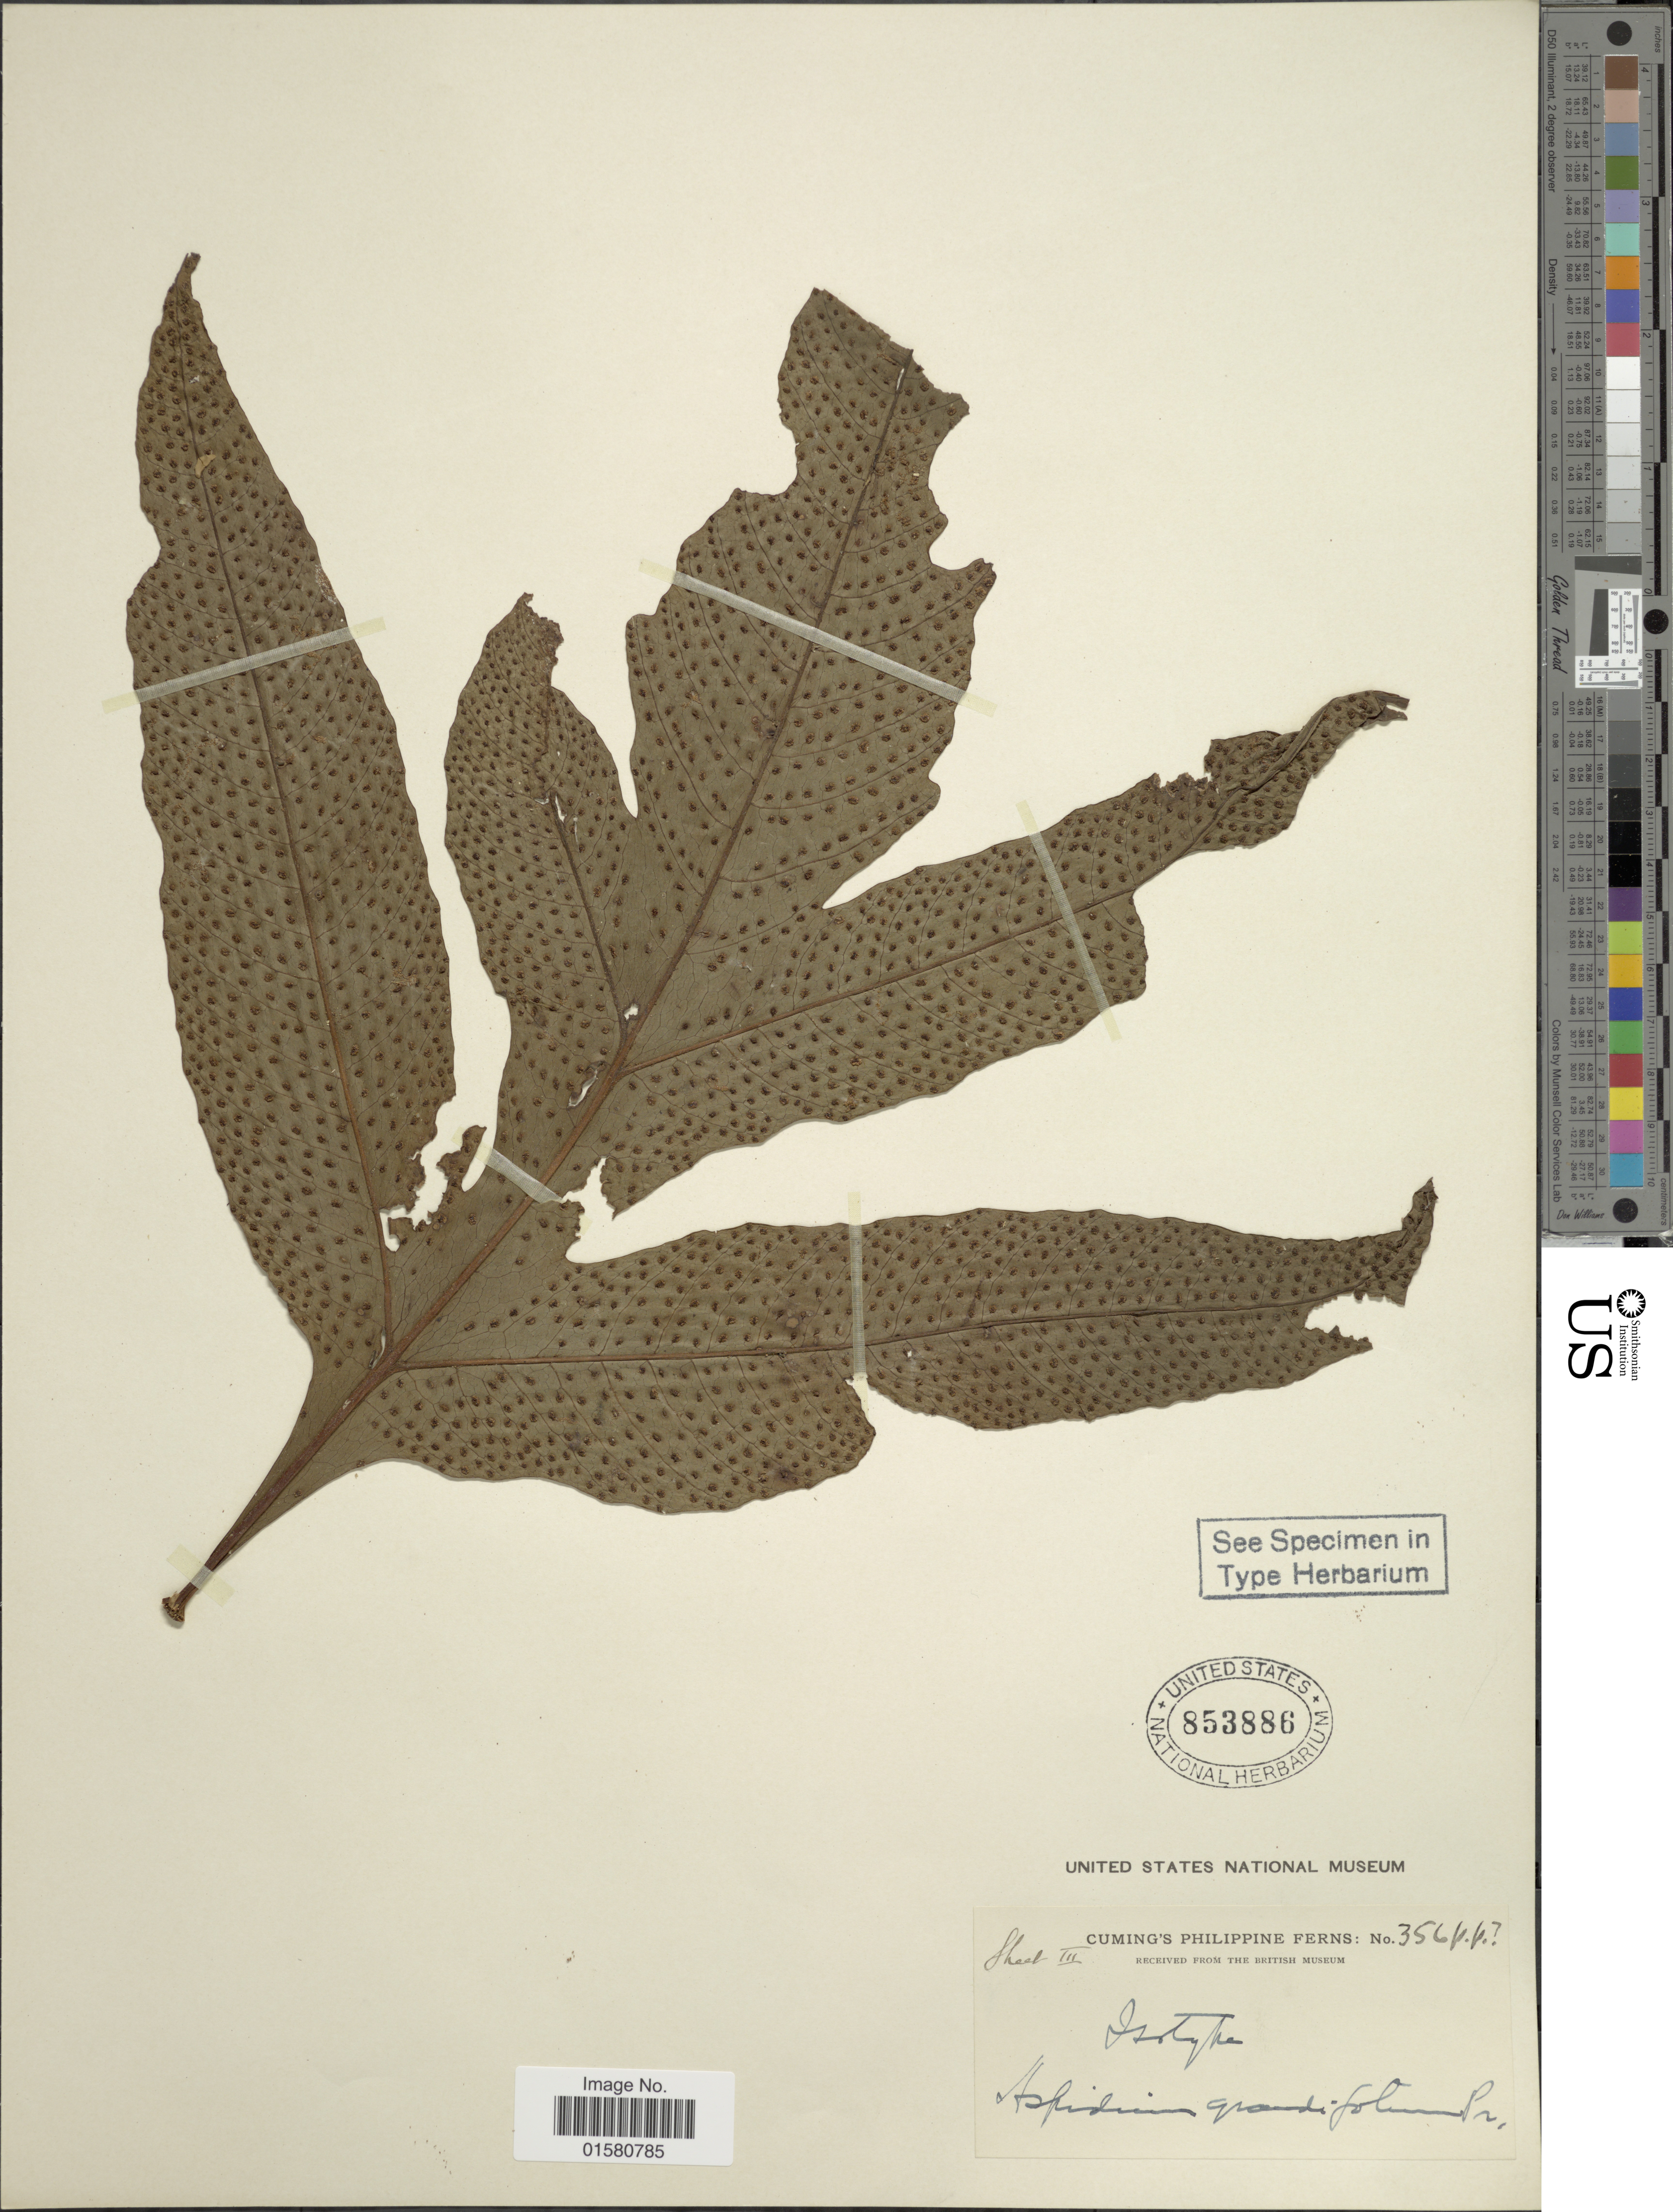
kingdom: Plantae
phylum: Tracheophyta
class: Polypodiopsida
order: Polypodiales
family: Tectariaceae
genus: Tectaria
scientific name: Tectaria crenata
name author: Cav.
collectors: -. Cuming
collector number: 356pp?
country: Philippines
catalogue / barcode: US 853886